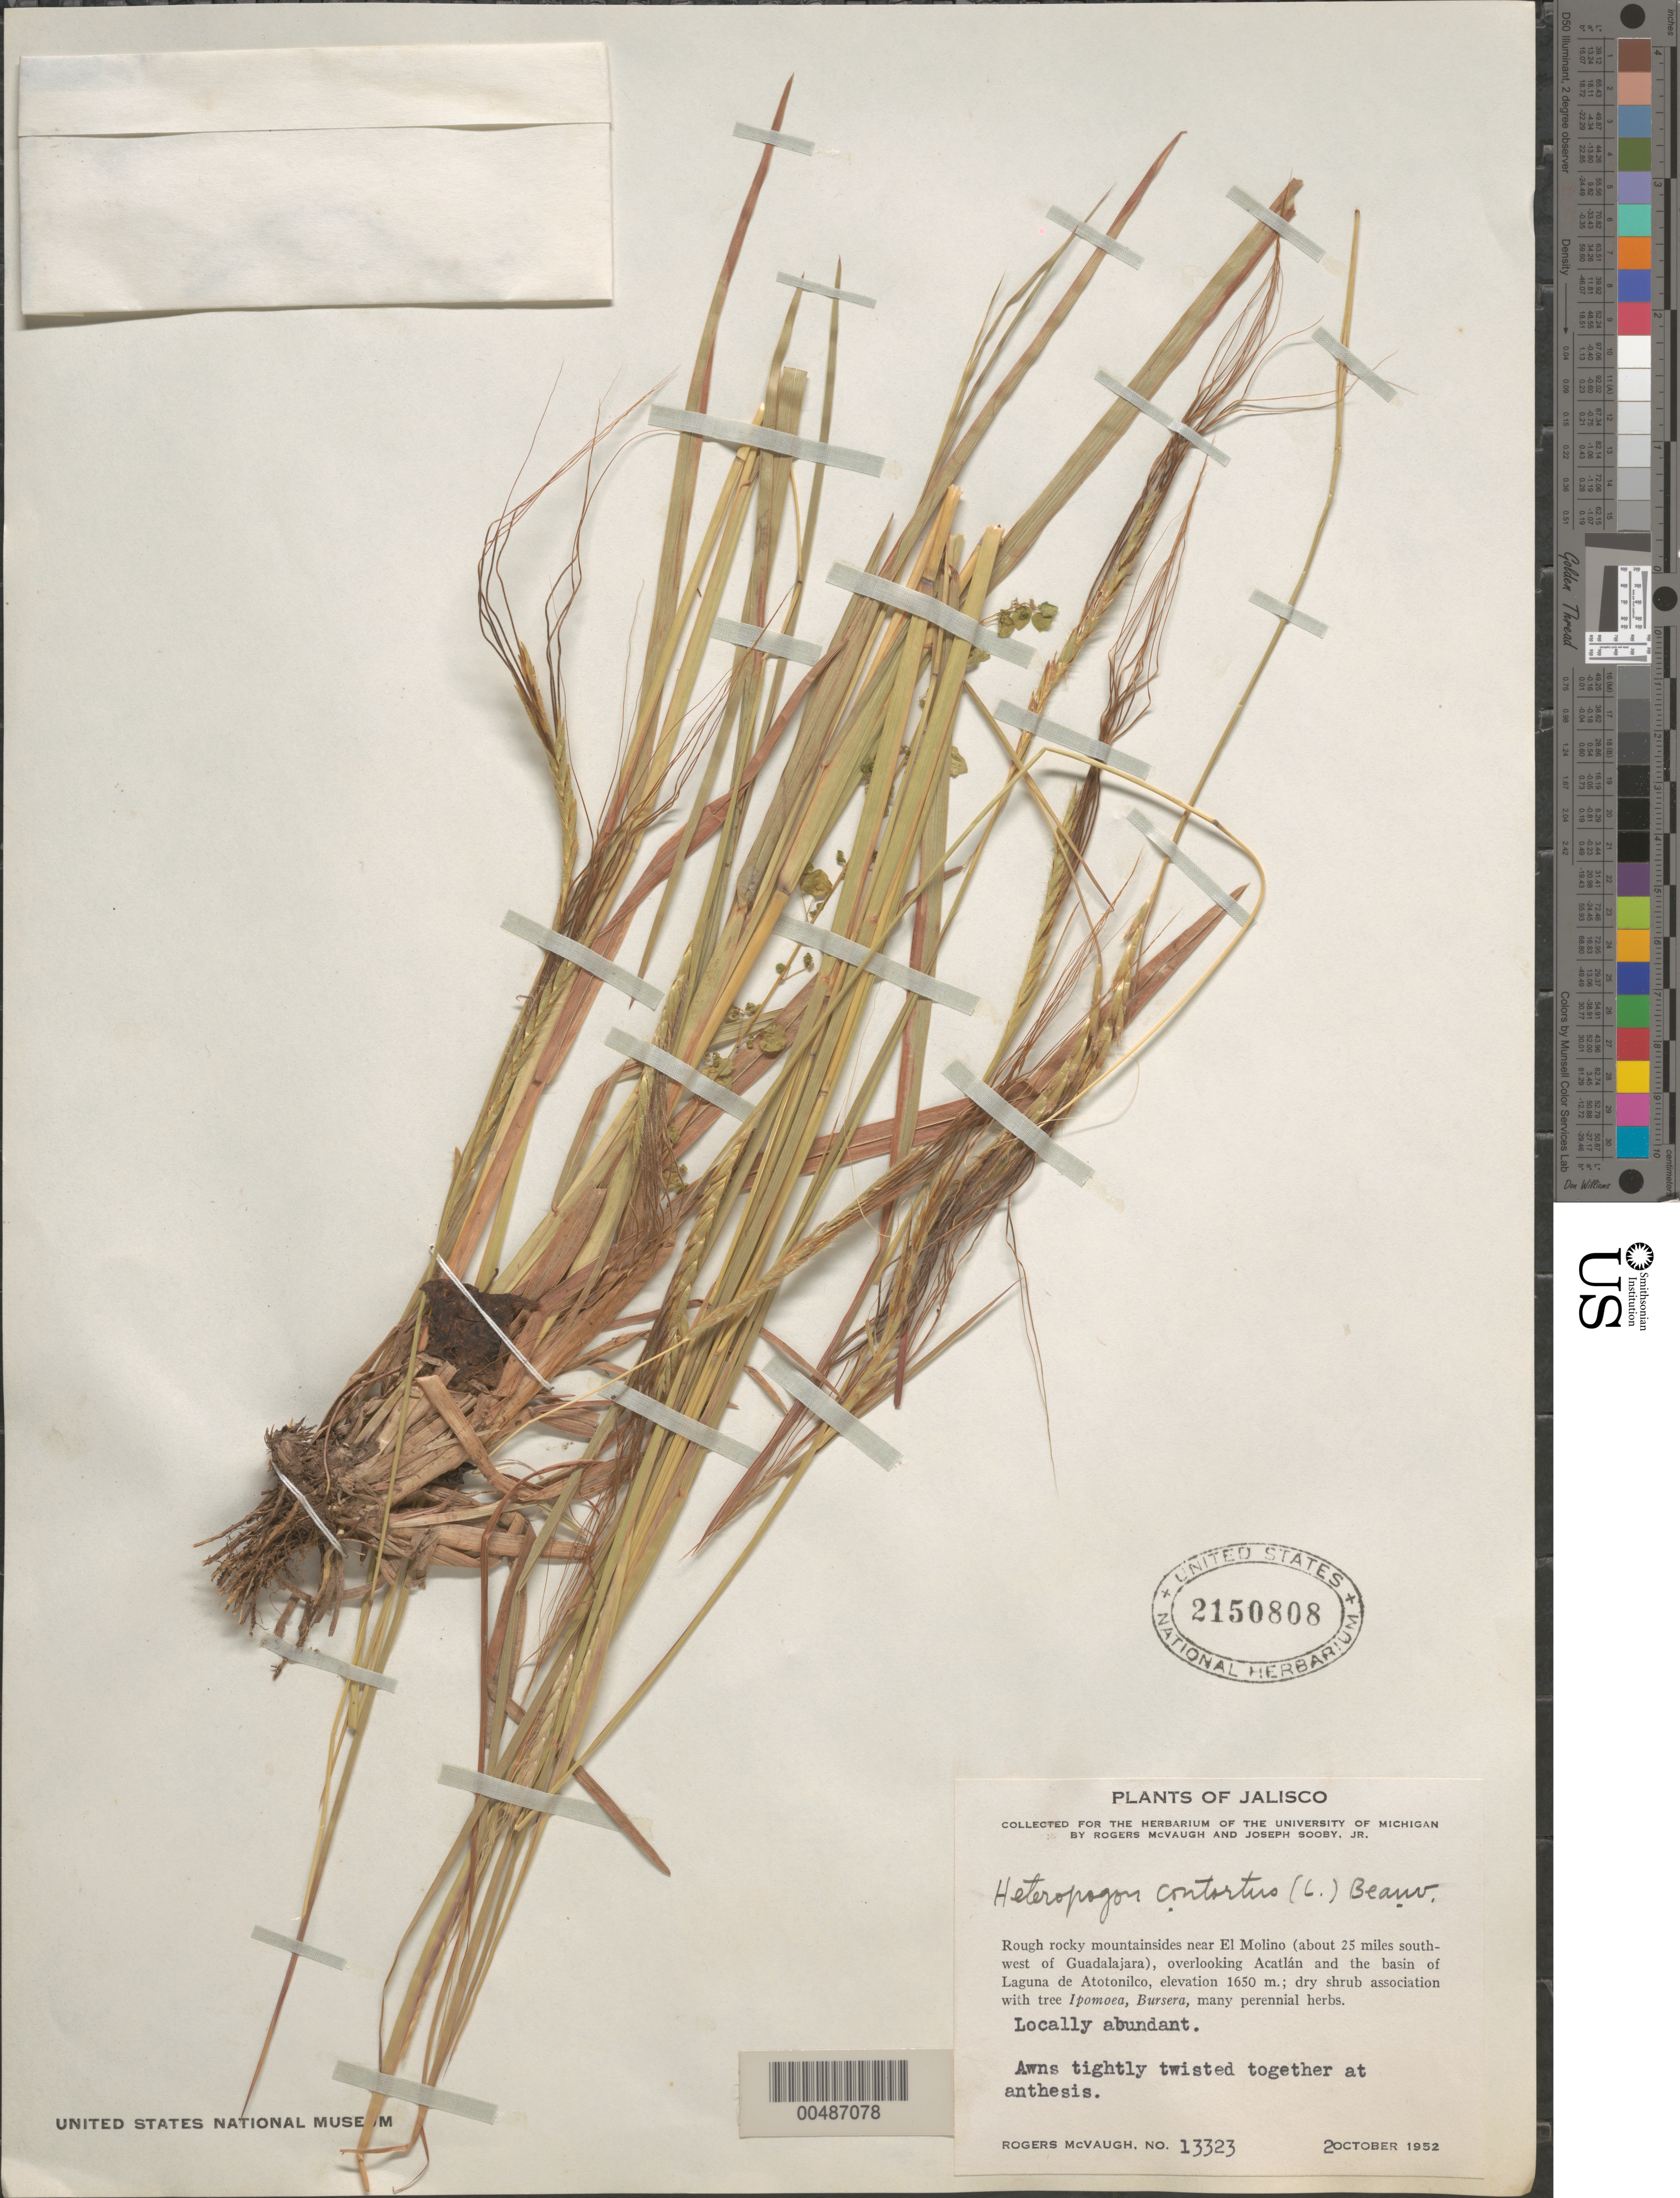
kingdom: Plantae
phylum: Tracheophyta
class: Liliopsida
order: Poales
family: Poaceae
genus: Heteropogon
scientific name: Heteropogon contortus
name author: (L.) P. Beauv. ex Roem. & Schult.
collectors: R. McVaugh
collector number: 13323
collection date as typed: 2 Oct 1952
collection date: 1952-10-02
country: Mexico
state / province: Jalisco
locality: Near El Molino (about 25 mi SW of Guadalajara), overlooking Acatlán & the basin of Laguna de Atotonilco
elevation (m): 1650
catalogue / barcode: US 2150808